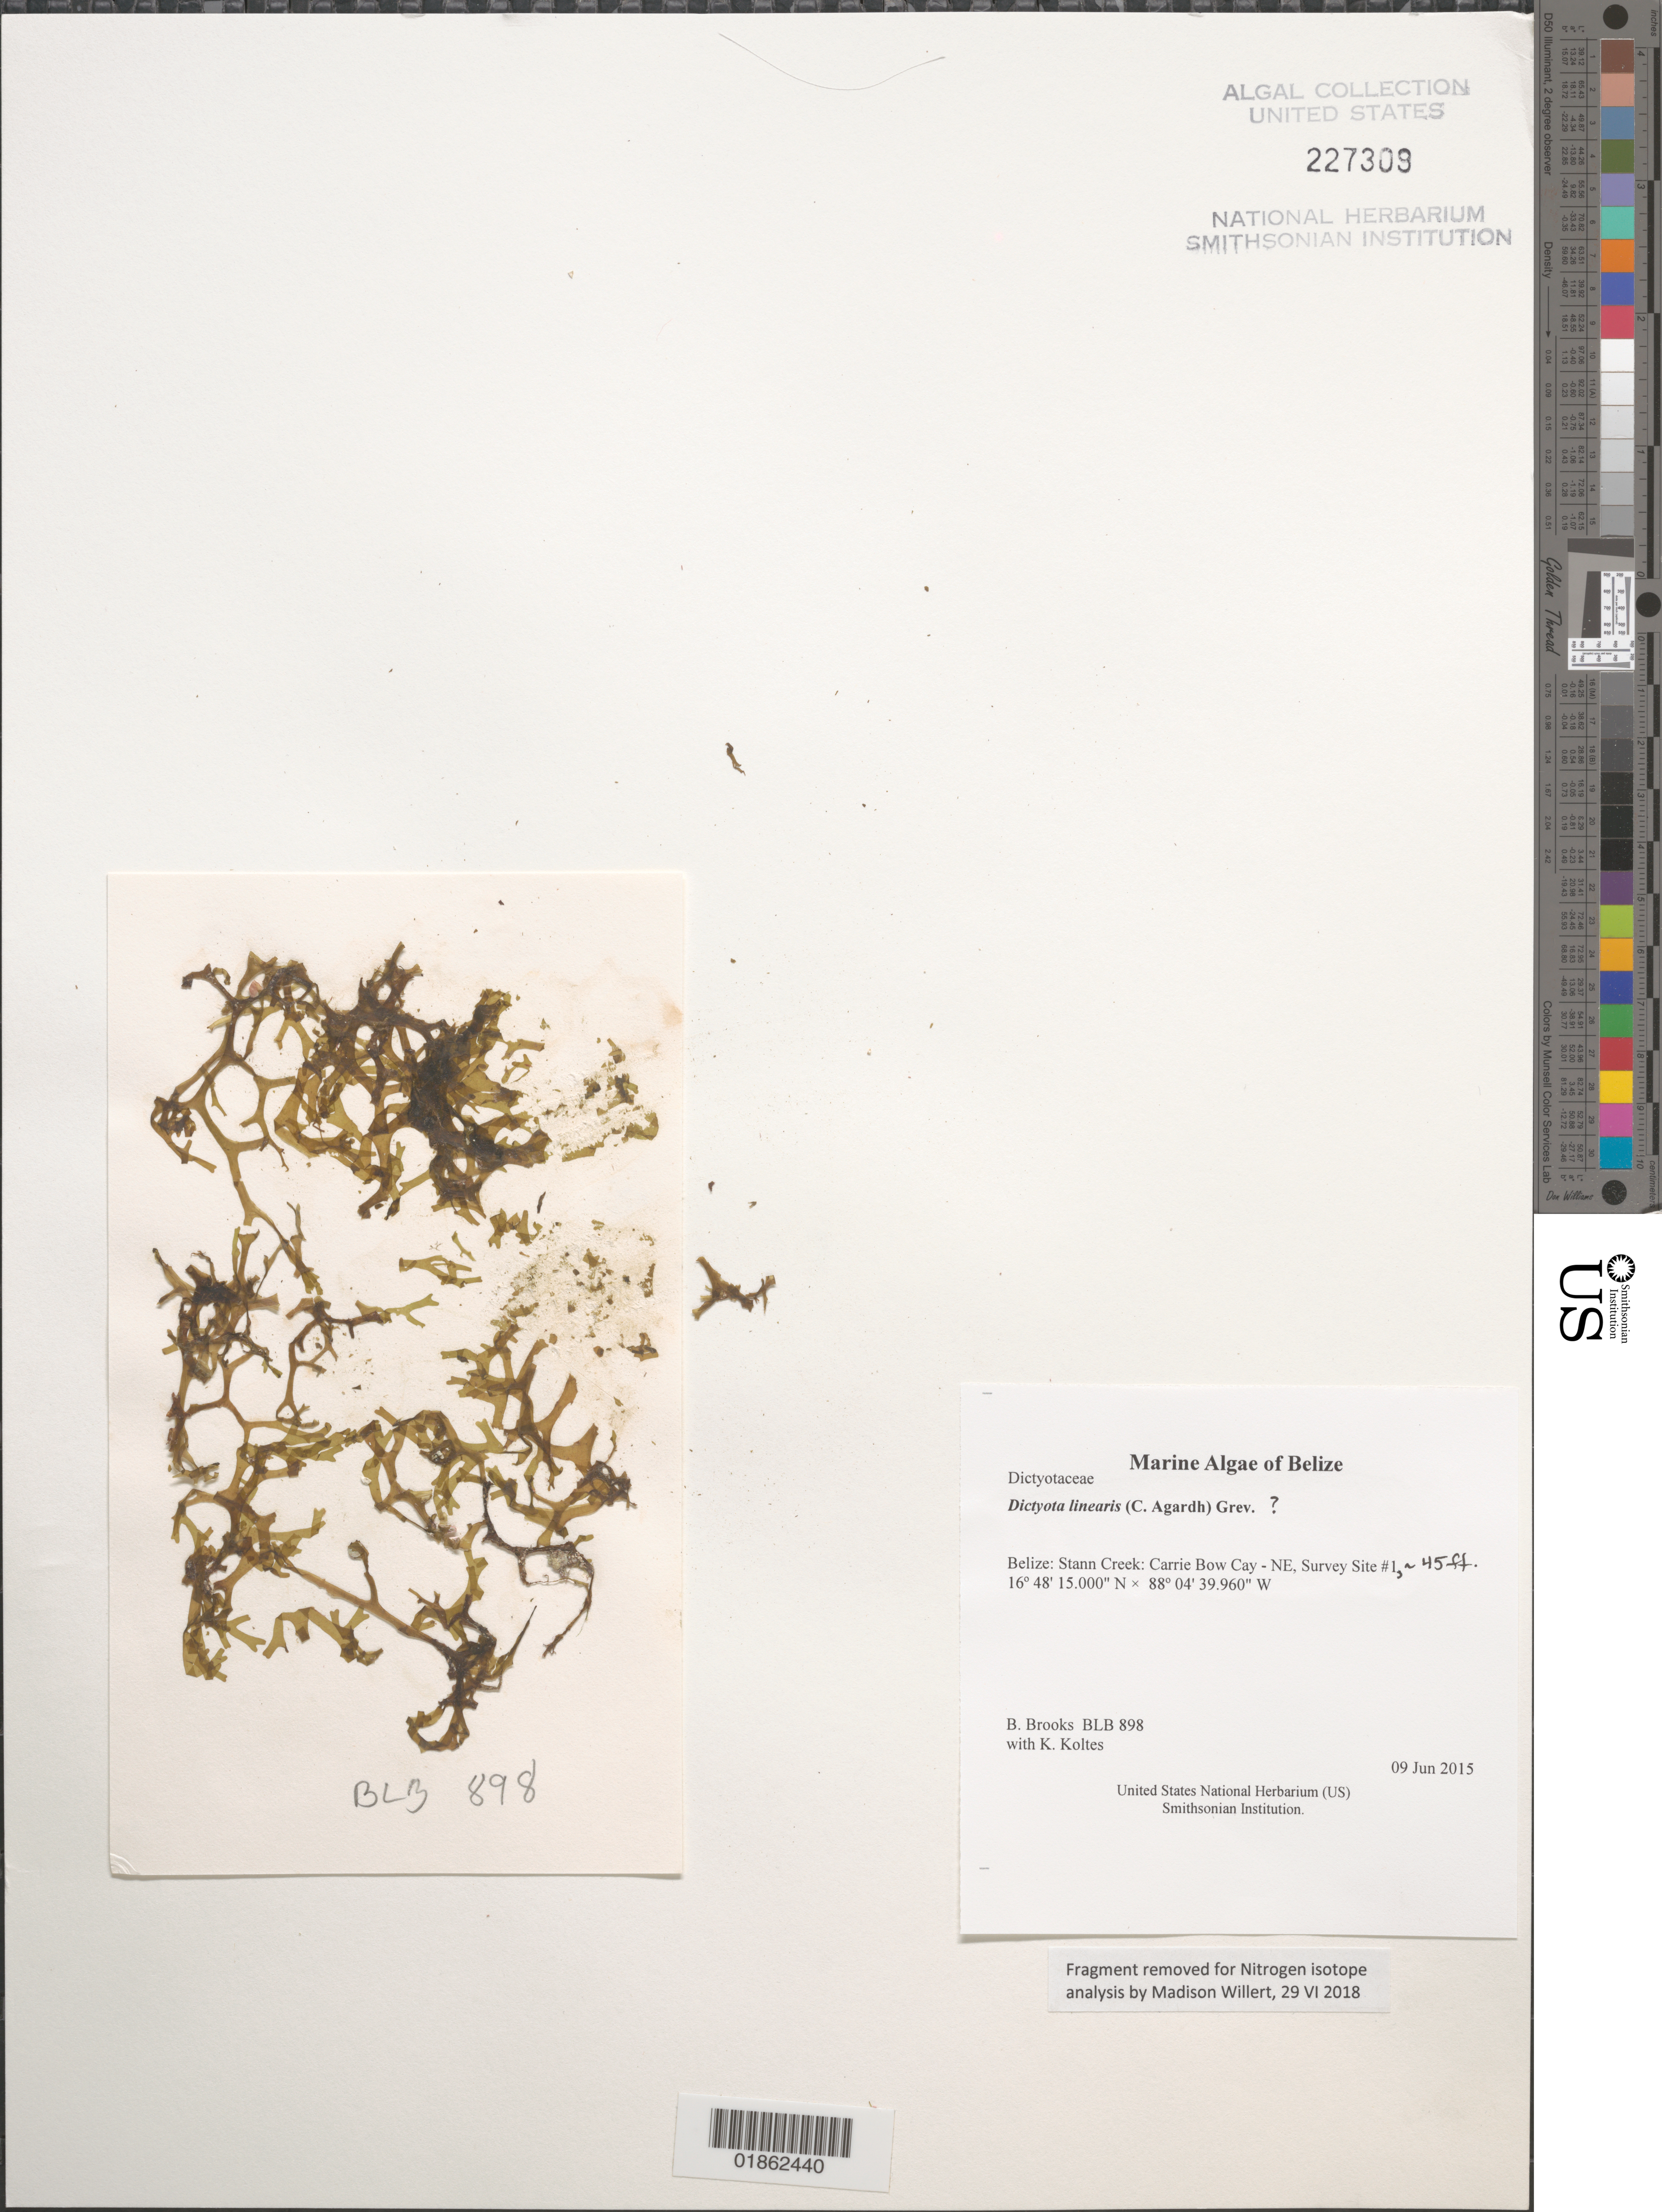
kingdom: Chromista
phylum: Ochrophyta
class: Phaeophyceae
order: Dictyotales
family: Dictyotaceae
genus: Dictyota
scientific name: Dictyota linearis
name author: (C. Agardh) Grev.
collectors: B. Brooks & K. Koltes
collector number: BLB 898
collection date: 2015-06-09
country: Belize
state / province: Stann Creek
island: Carrie Bow Cay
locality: Carrie Bow Cay - NE, Survey Site #1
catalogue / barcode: US 227309